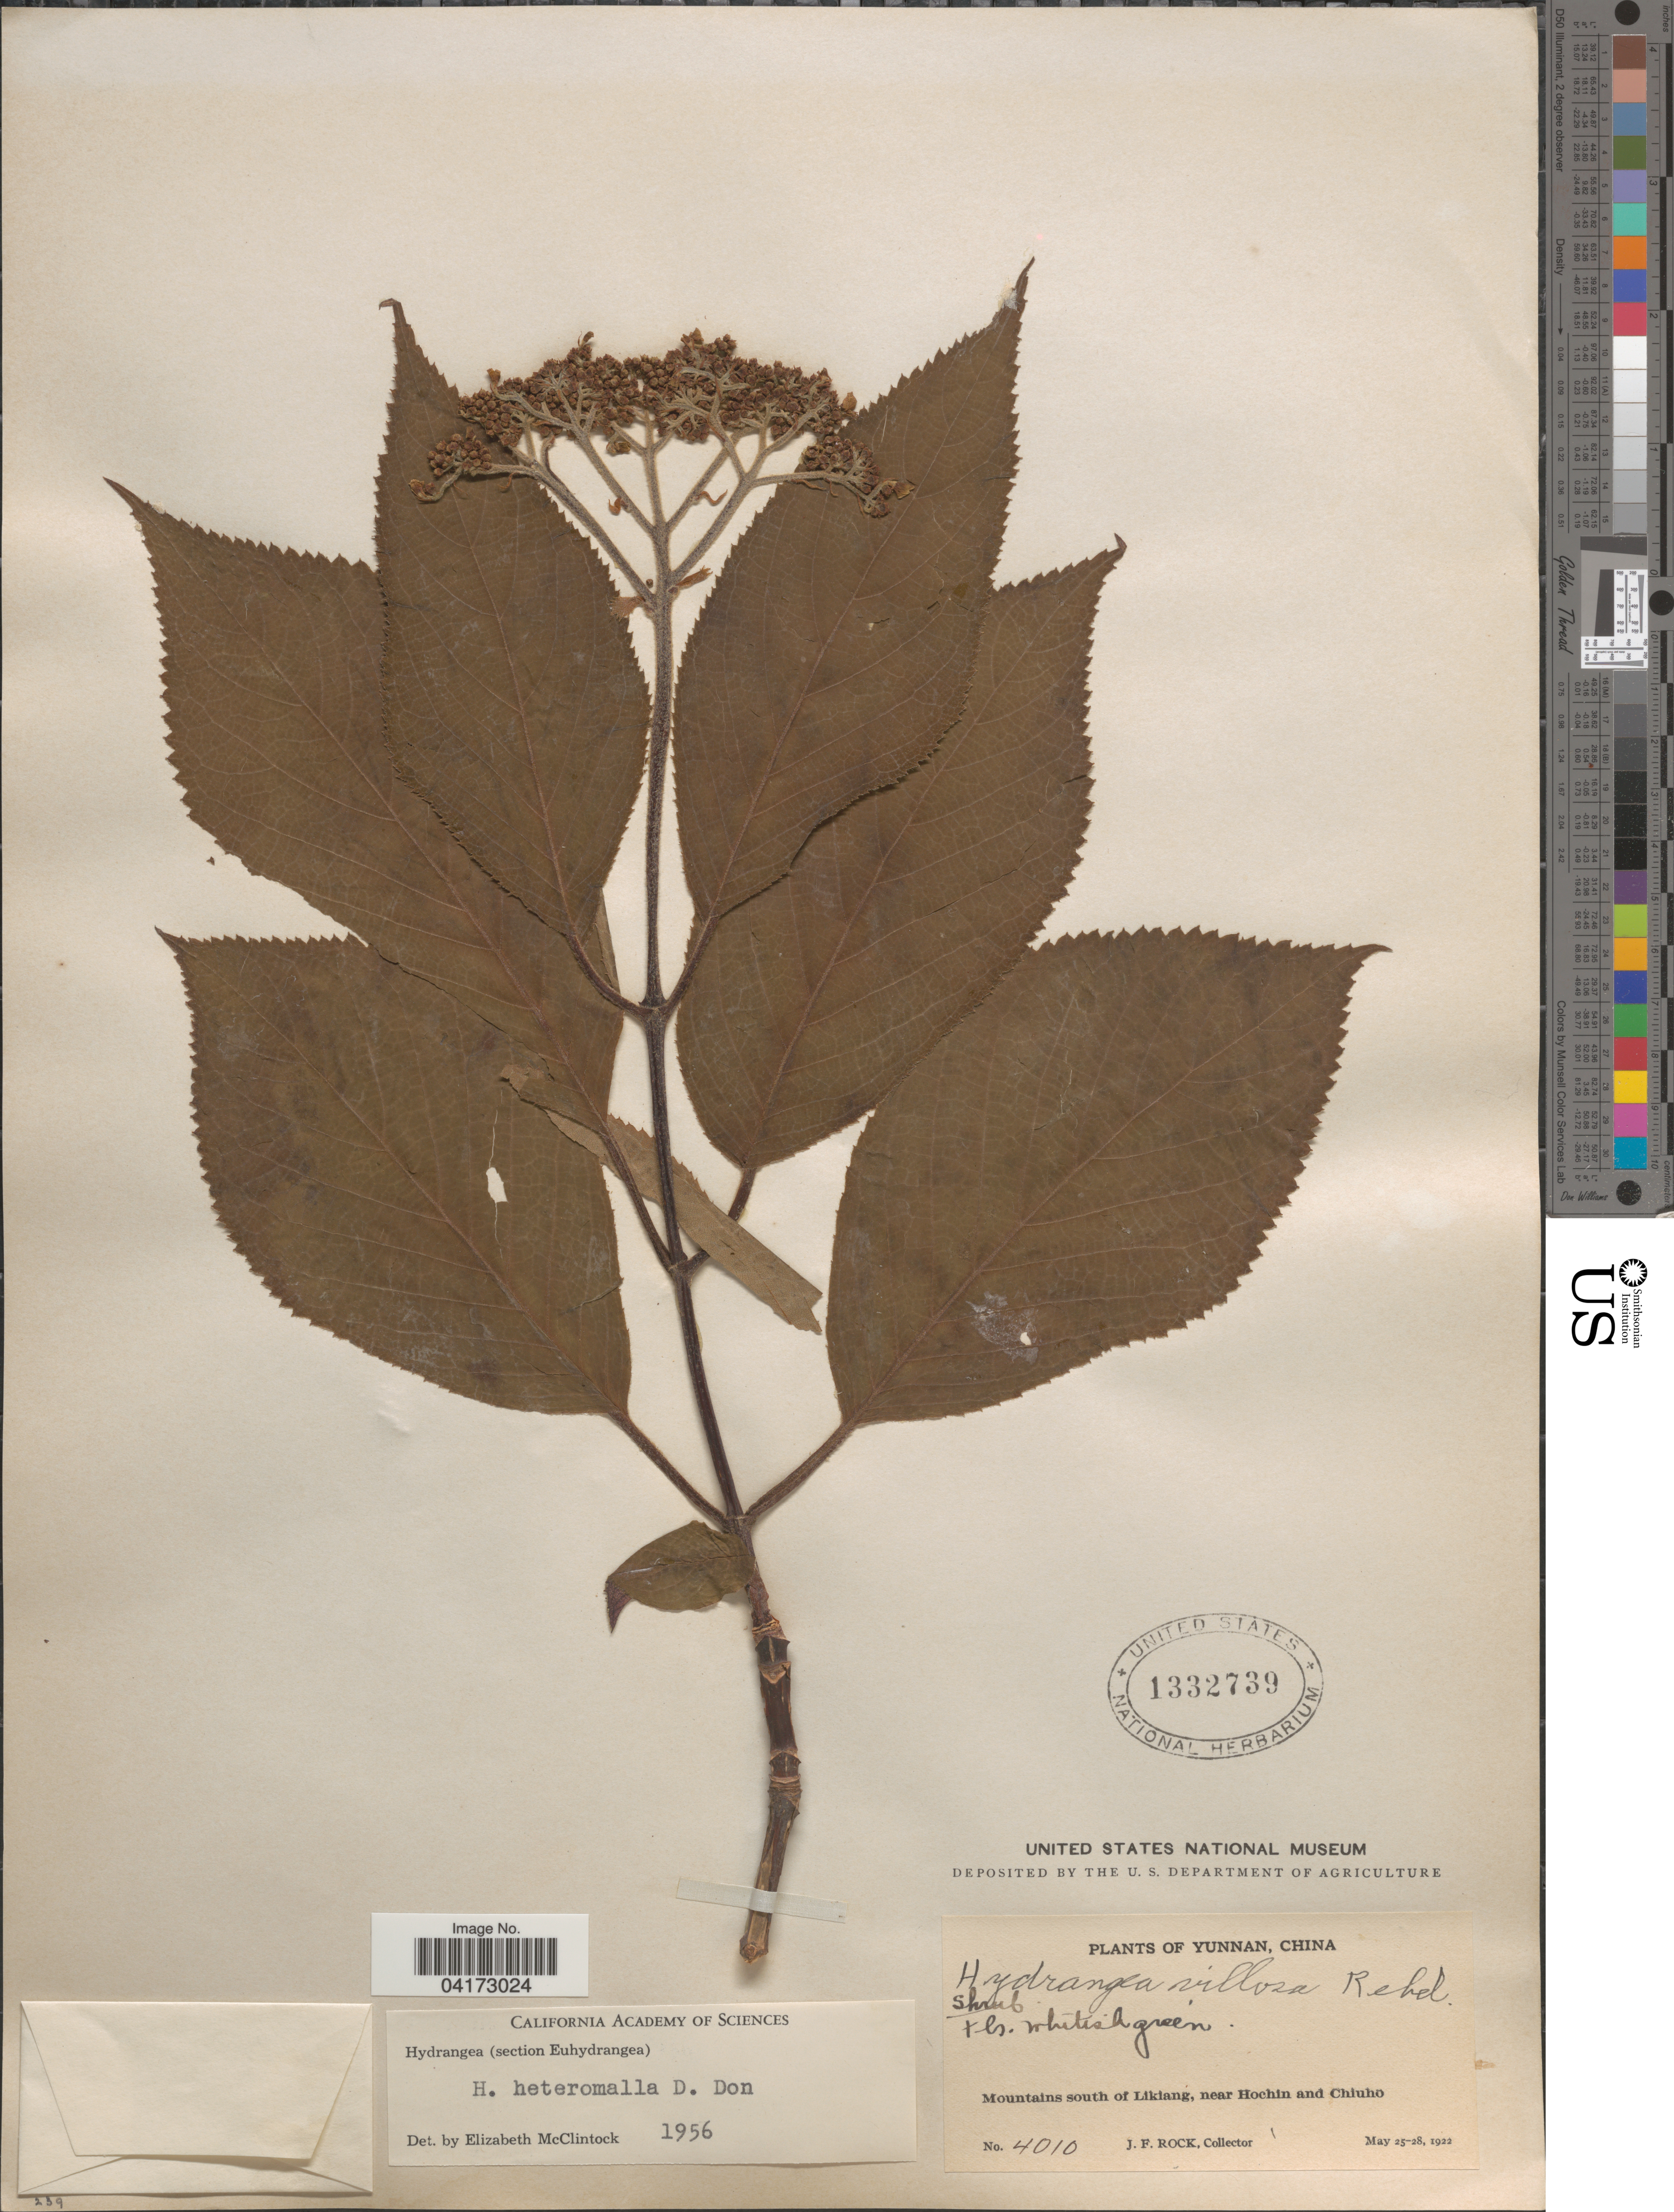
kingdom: Plantae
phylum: Tracheophyta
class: Magnoliopsida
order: Cornales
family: Hydrangeaceae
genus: Hydrangea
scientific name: Hydrangea heteromalla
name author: D. Don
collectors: J. Rock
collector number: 4010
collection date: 1922-05-25/1922-05-28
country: China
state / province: Yunnan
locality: Mountains south of Likiang, near Hochin and Chiuho.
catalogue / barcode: US 1332739